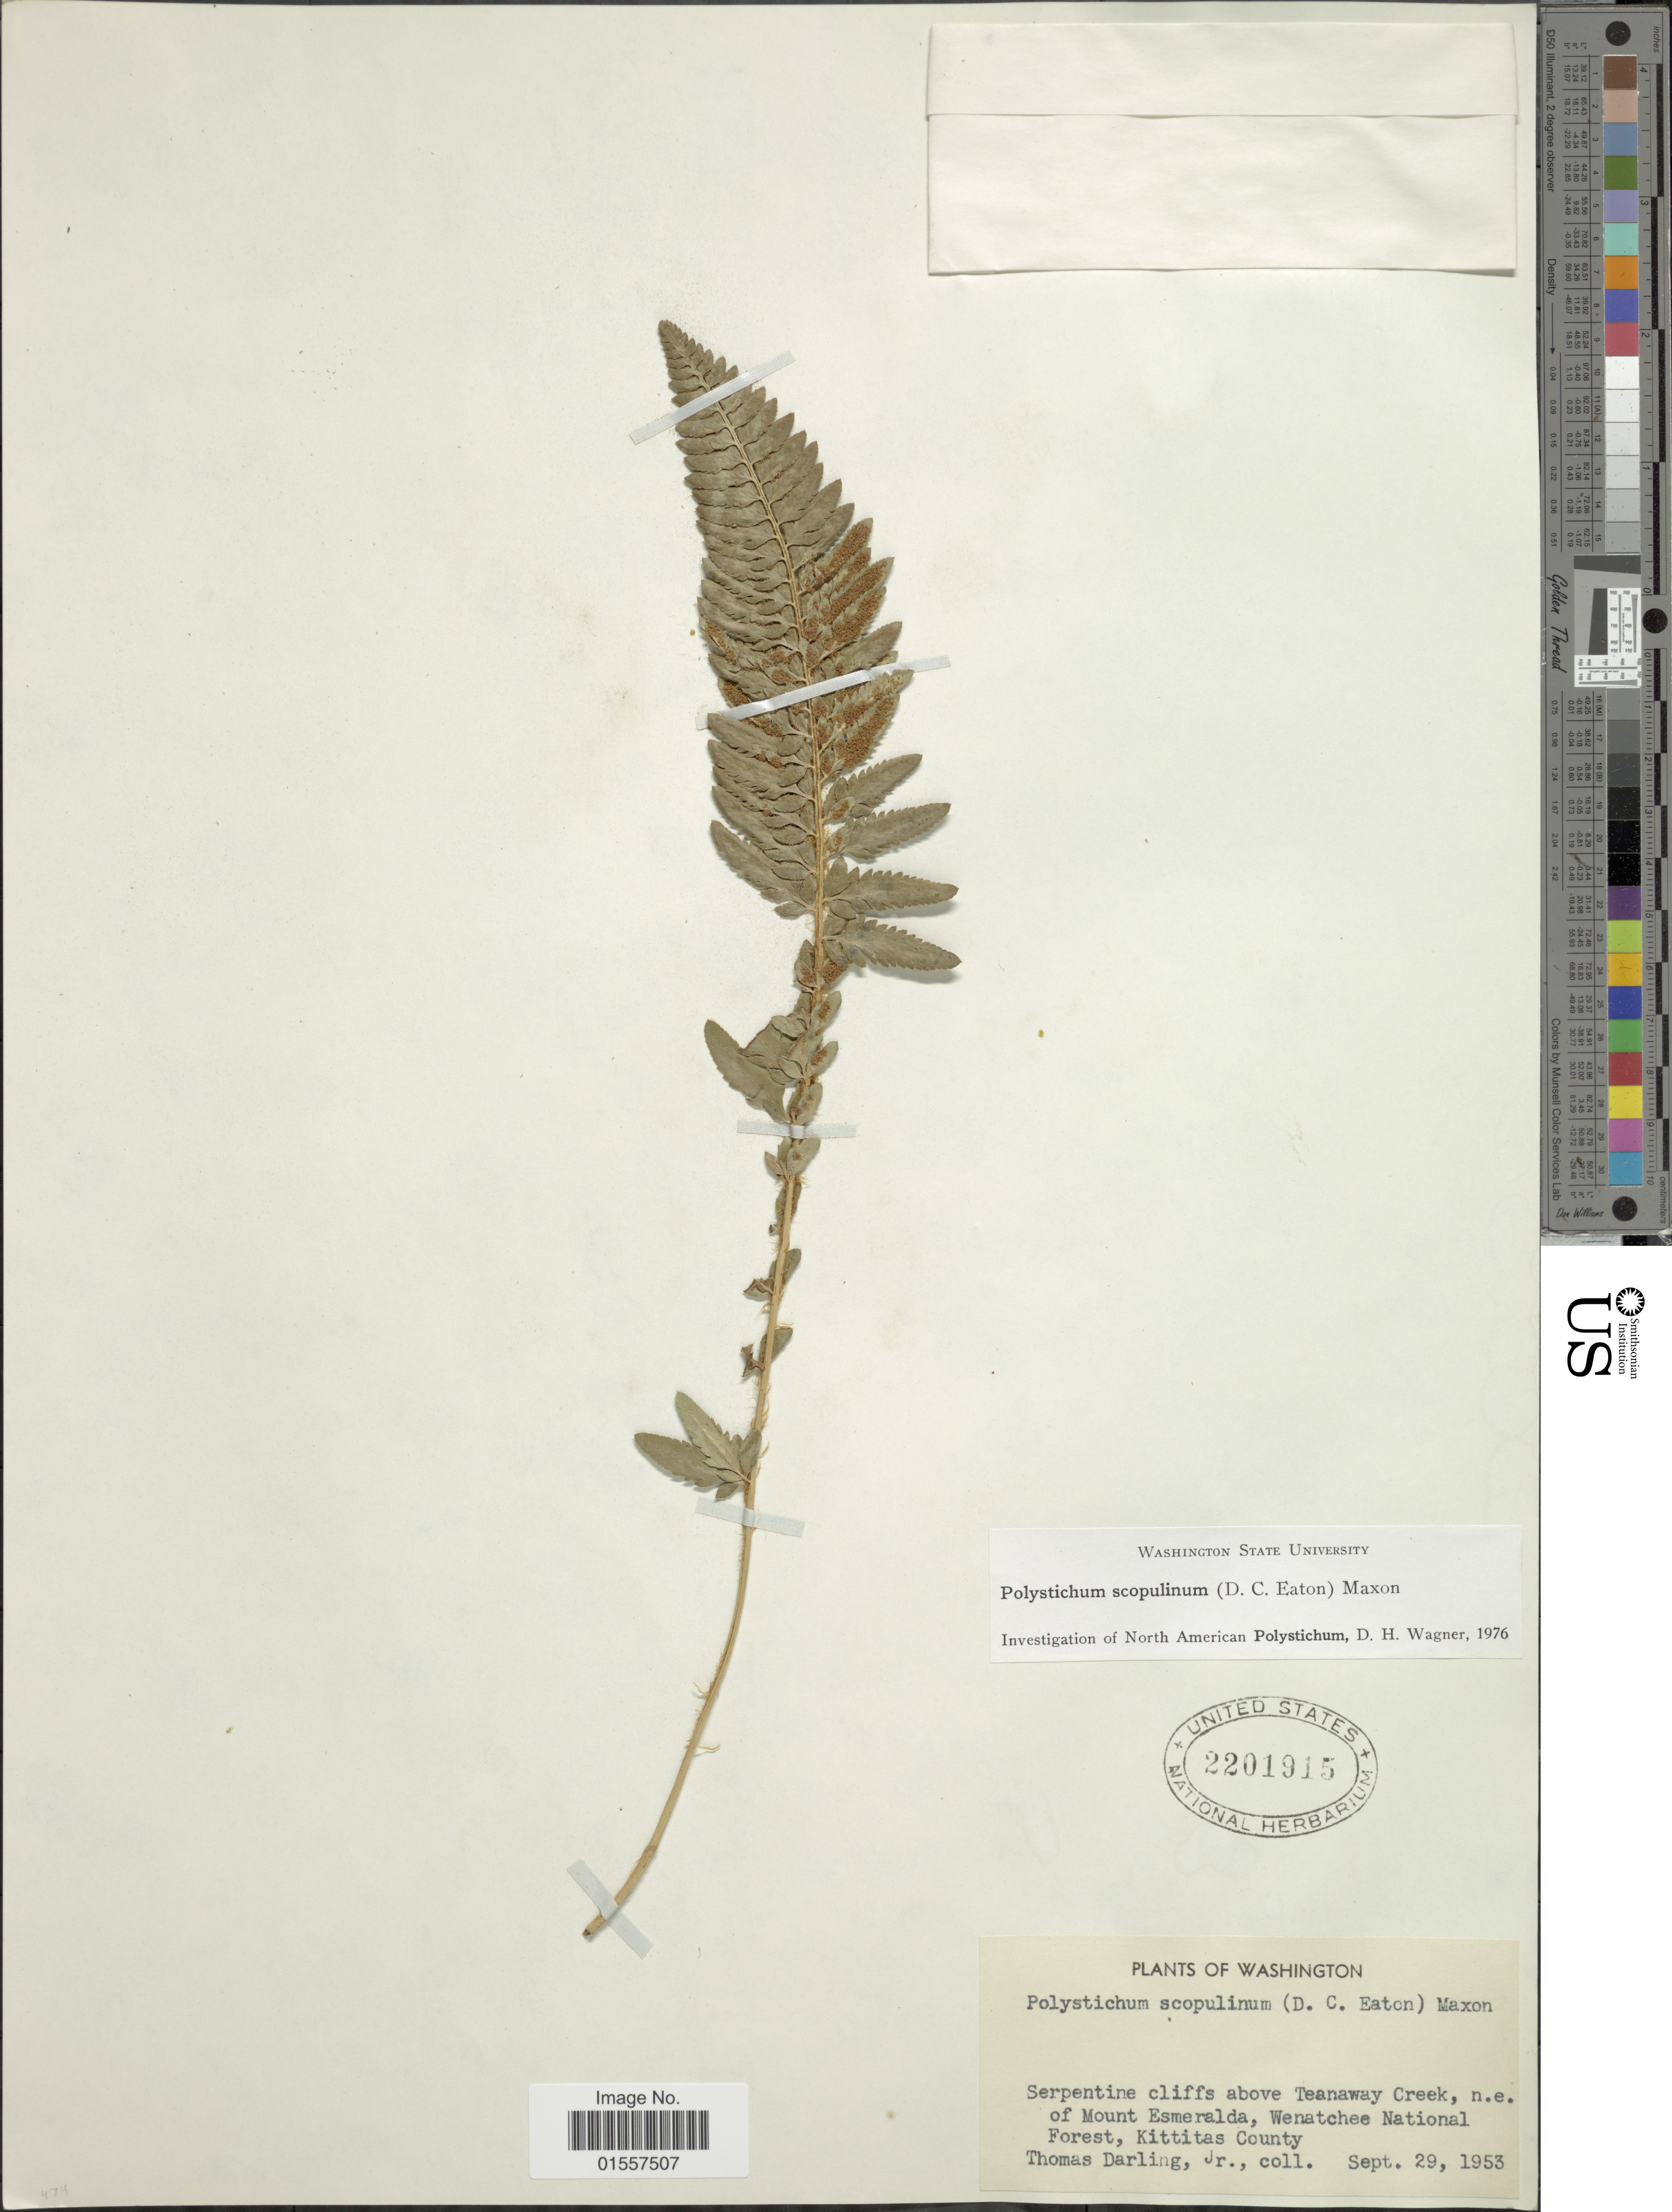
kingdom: Plantae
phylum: Tracheophyta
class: Polypodiopsida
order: Polypodiales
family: Dryopteridaceae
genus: Polystichum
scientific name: Polystichum scopulinum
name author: (D.C. Eaton) Maxon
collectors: T. Darling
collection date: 1953-09-29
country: United States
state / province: Washington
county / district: Kittitas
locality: Serpentine cliffs above Teanaway Creek, n.e. of Mount Esmeralda, Wenatchee National Forest, Kittitas County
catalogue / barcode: US 2201915